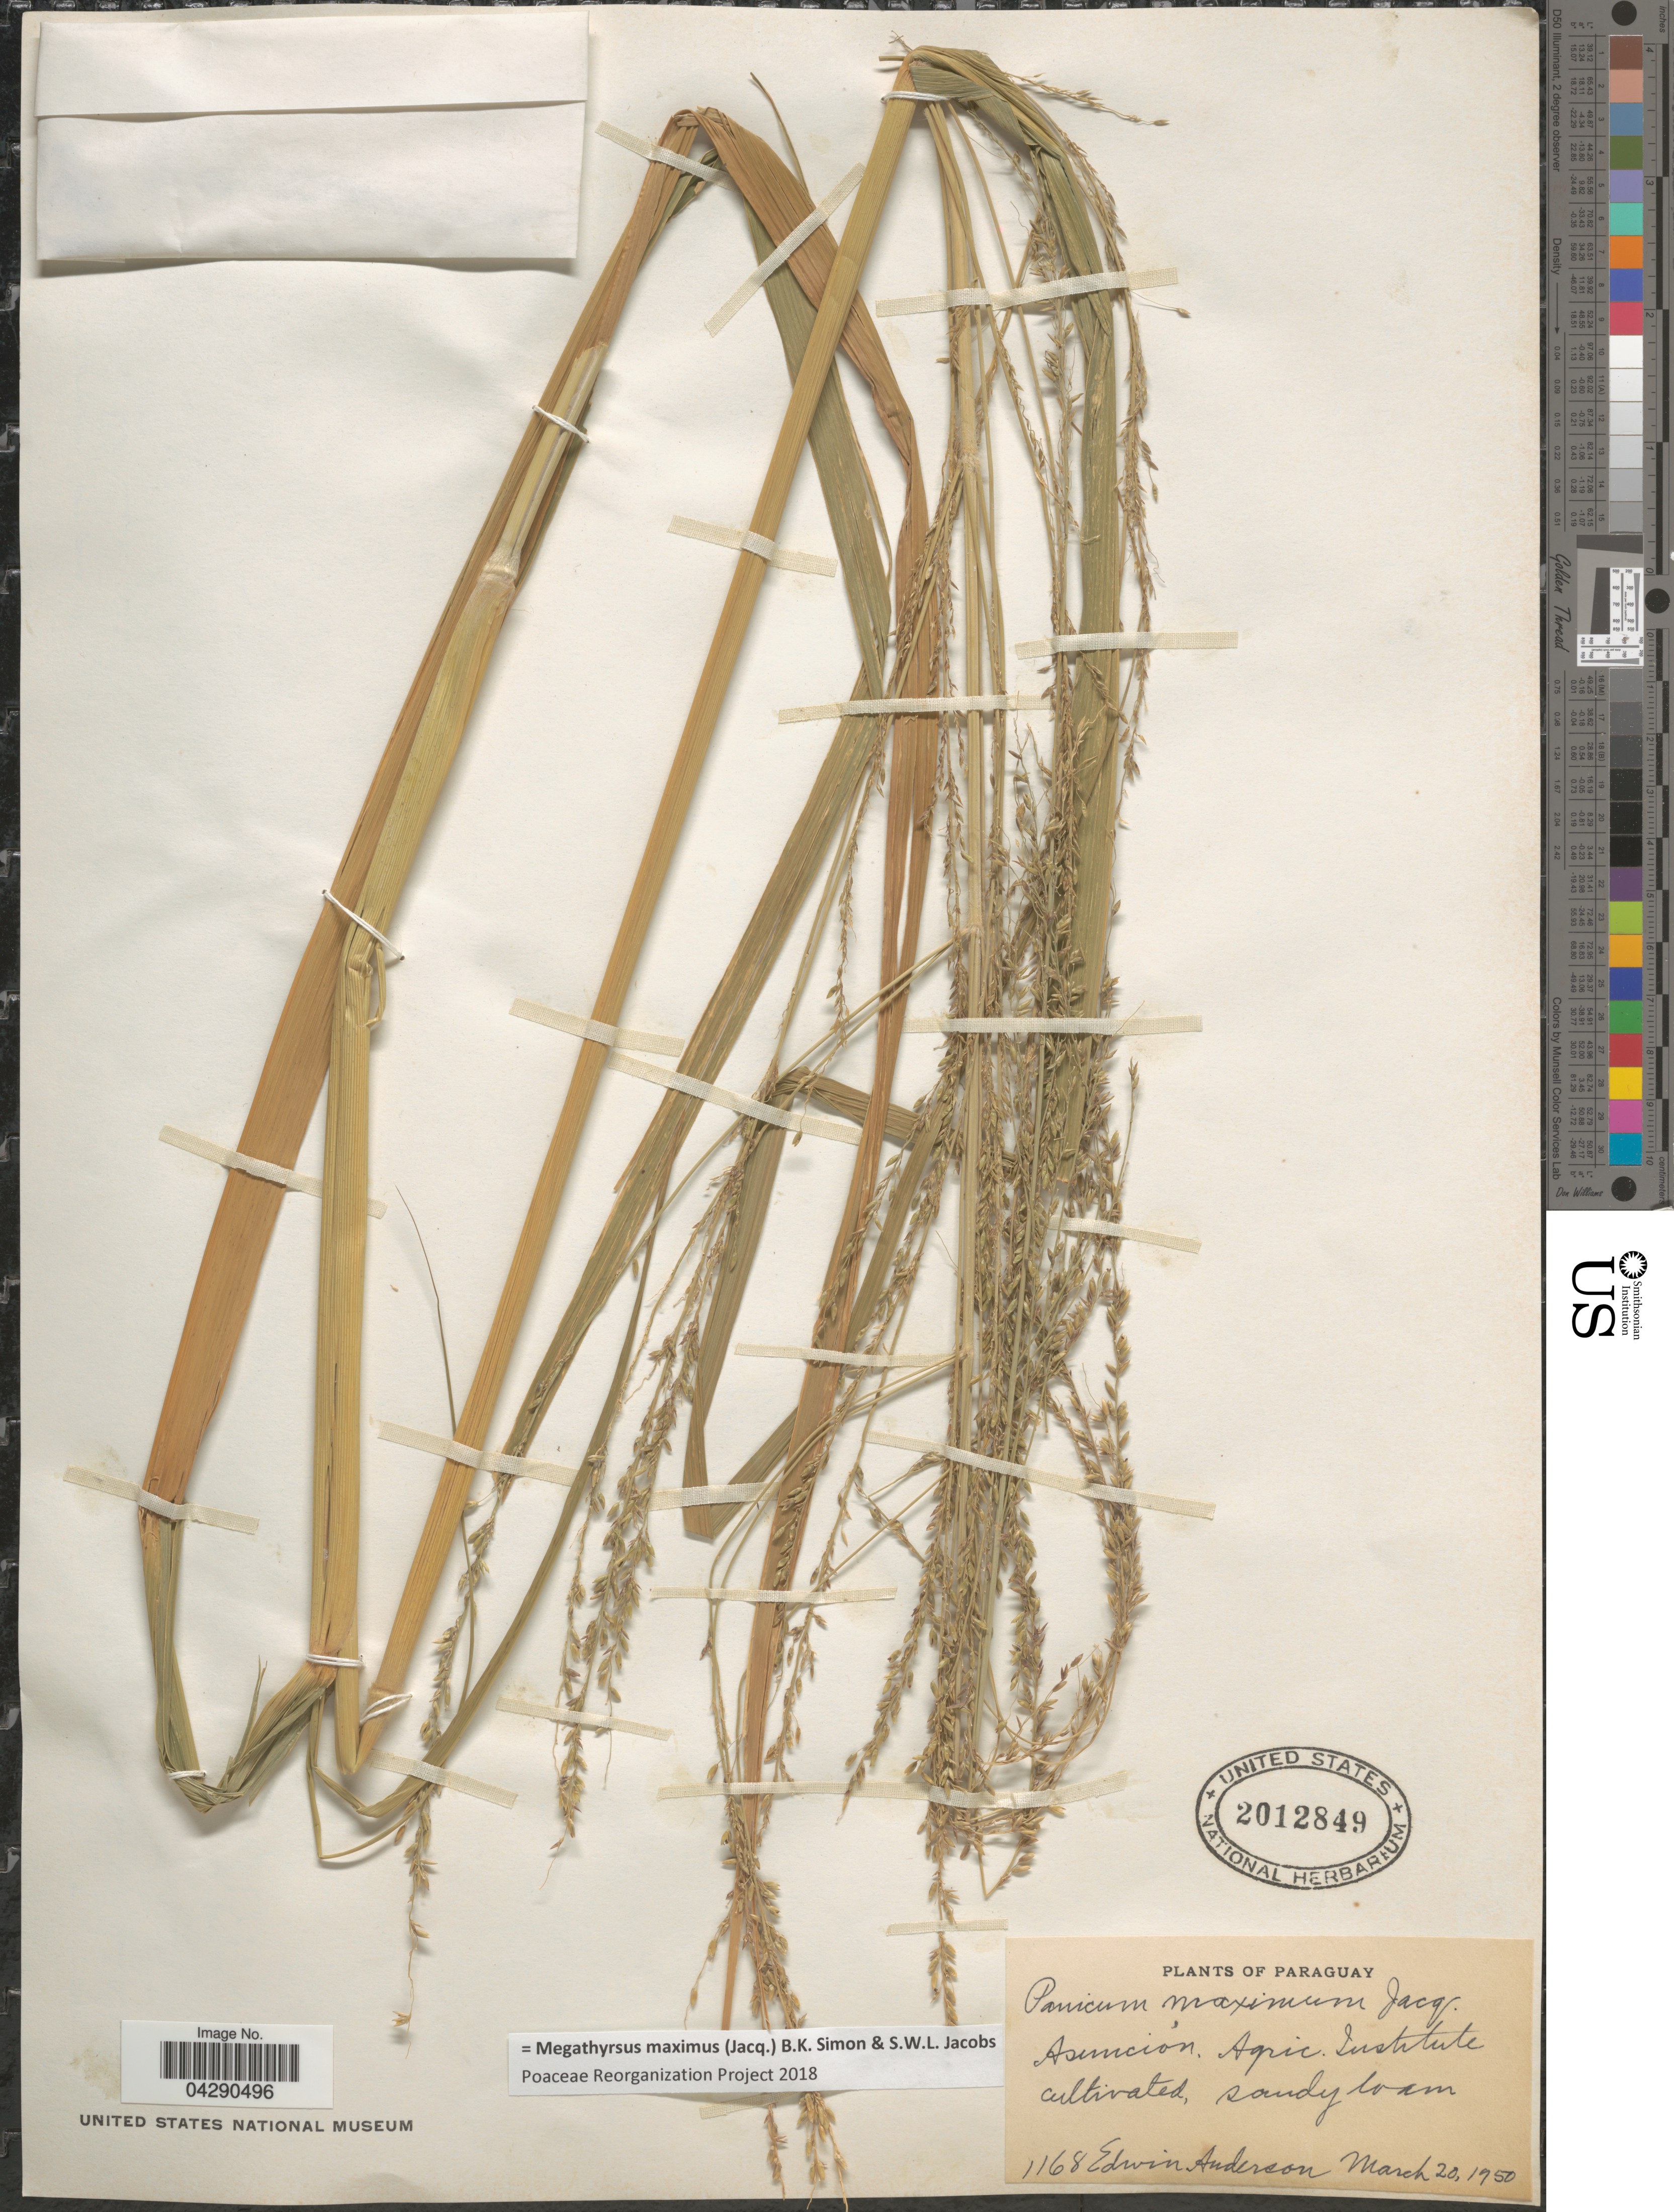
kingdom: Plantae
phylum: Tracheophyta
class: Liliopsida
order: Poales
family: Poaceae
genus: Megathyrsus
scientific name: Megathyrsus maximus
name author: (Jacq.) B.K. Simon & S.W.L. Jacobs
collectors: E. Anderson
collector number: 1168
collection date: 1950-03-20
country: Paraguay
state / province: Asuncion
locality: Agric. Institute.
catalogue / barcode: US 2012849